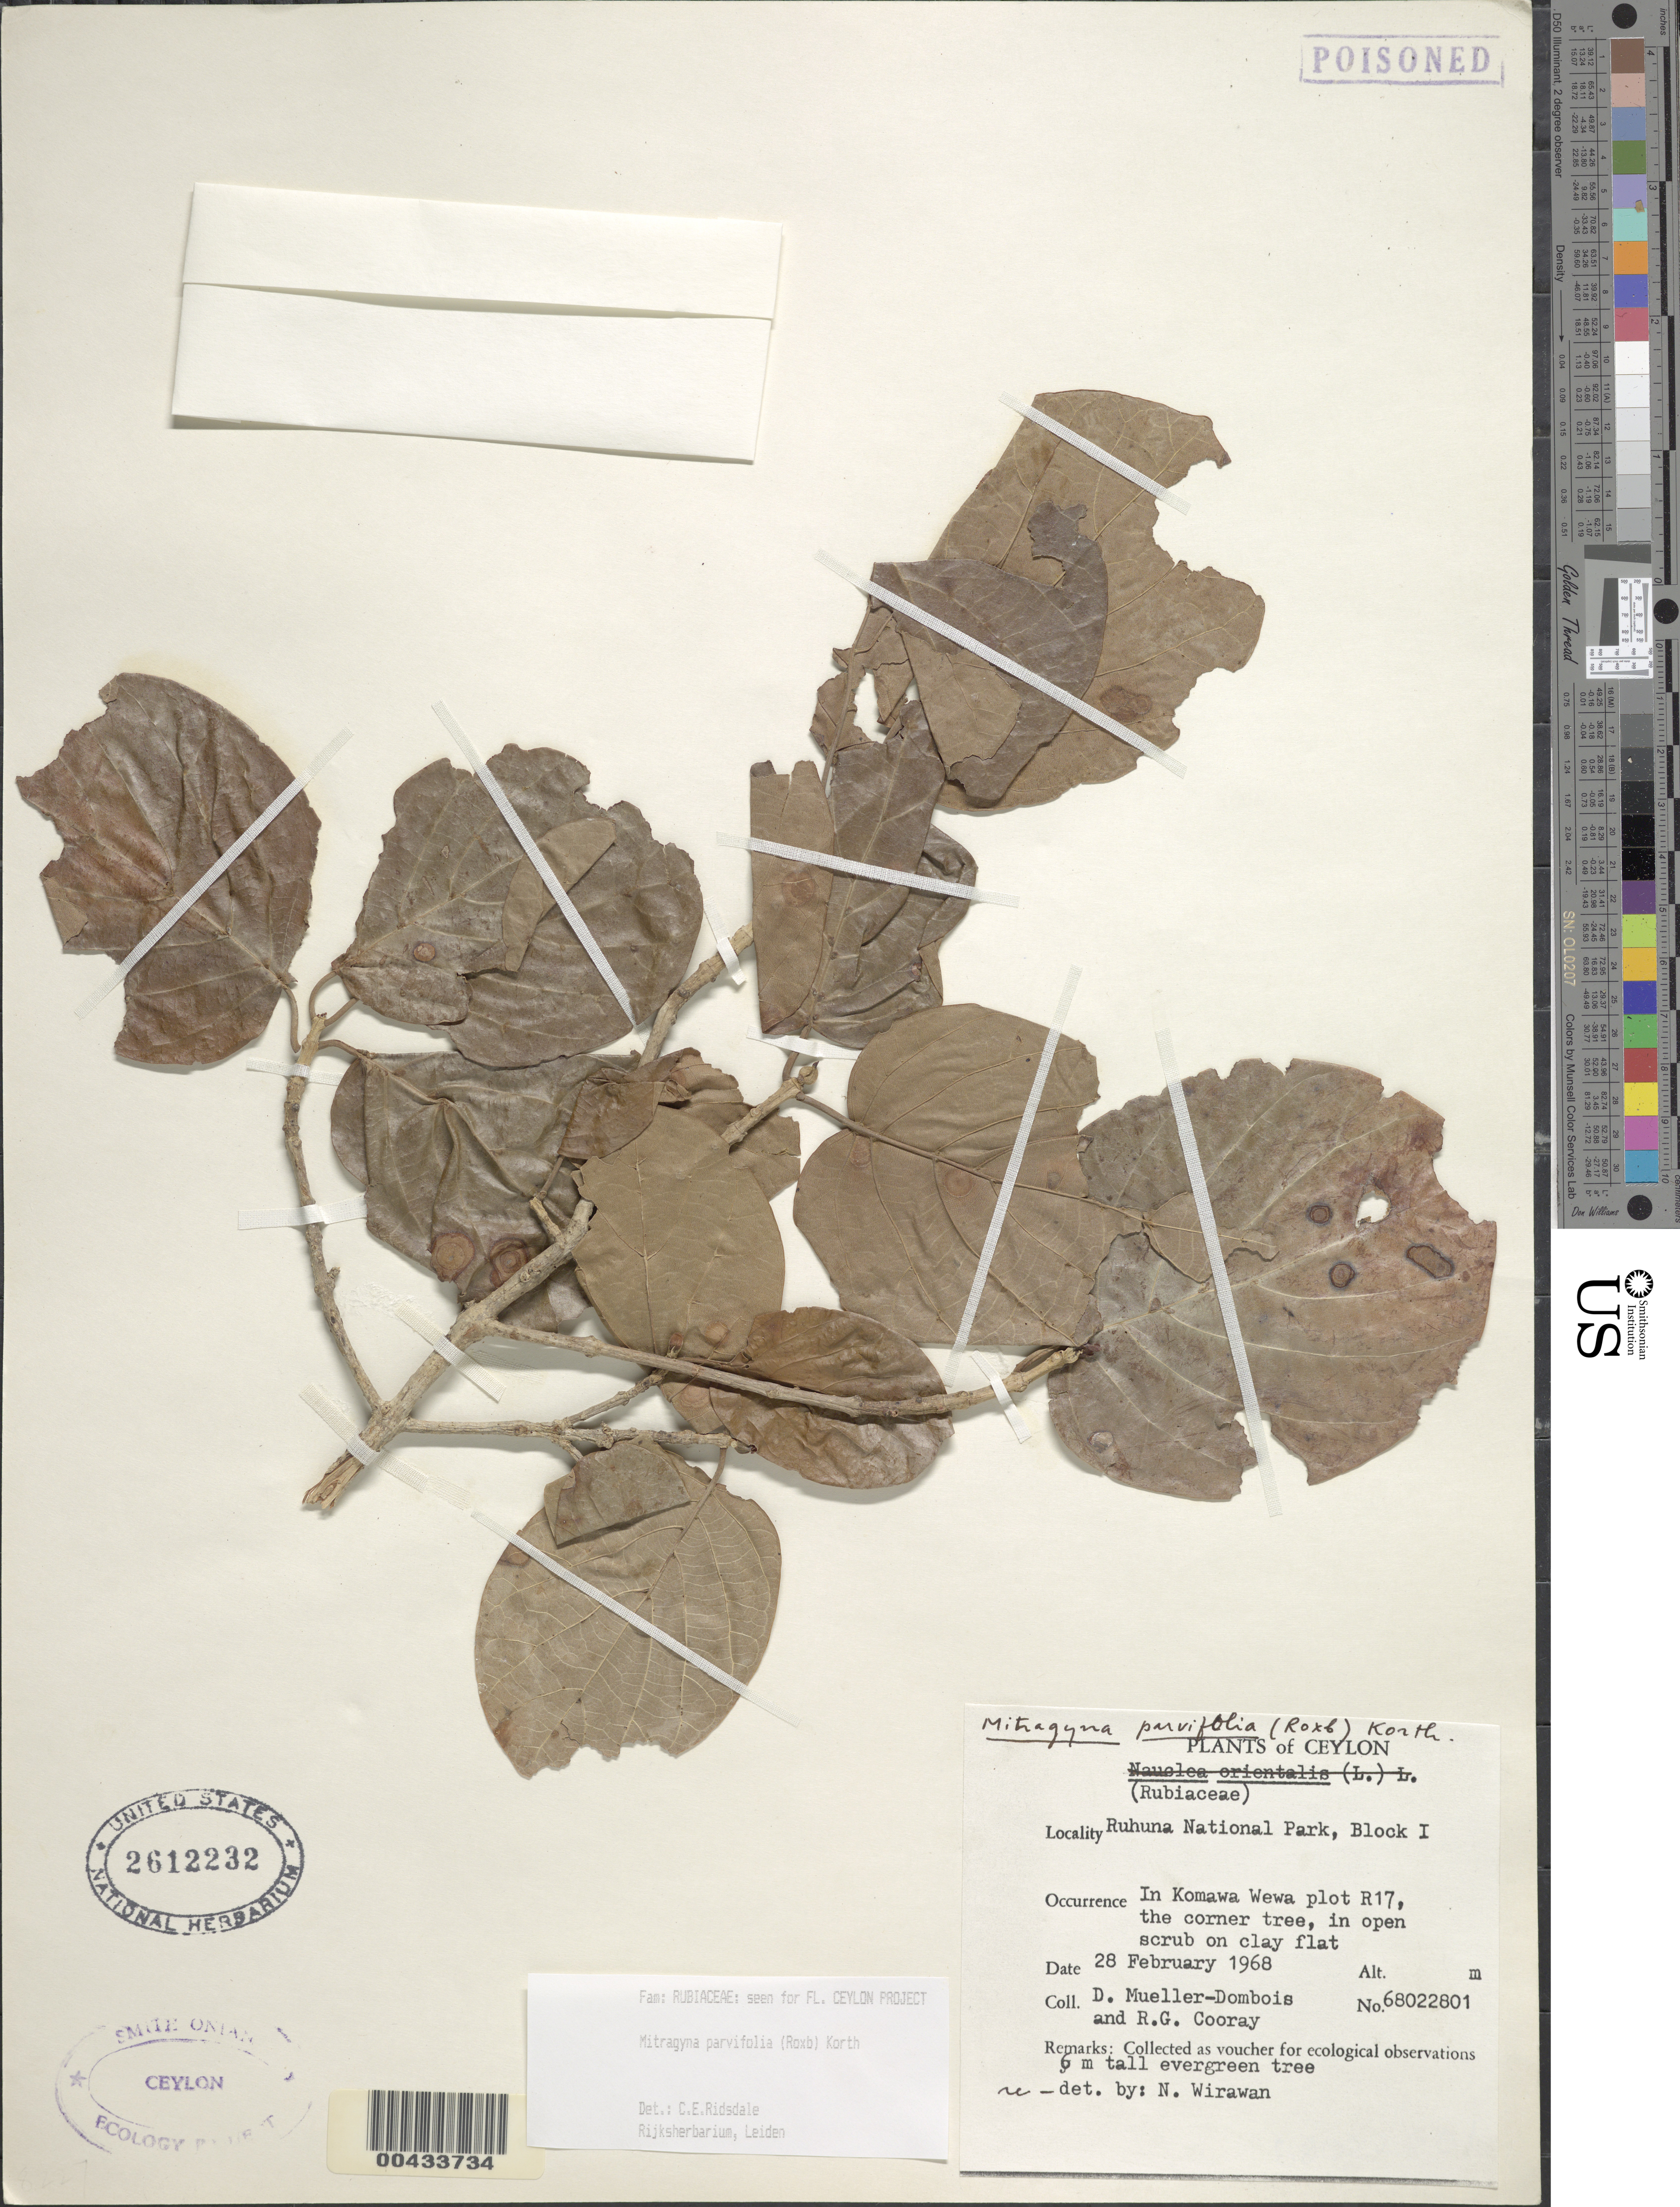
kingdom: Plantae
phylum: Tracheophyta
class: Magnoliopsida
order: Gentianales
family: Rubiaceae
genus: Mitragyna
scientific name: Mitragyna parvifolia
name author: (Roxb.) Korth.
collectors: D. Mueller-Dombois & R. Cooray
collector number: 68022801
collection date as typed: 28 Feb 1968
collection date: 1968-02-28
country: Sri Lanka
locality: In Komawa Wewa plot R17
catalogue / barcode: US 2612232